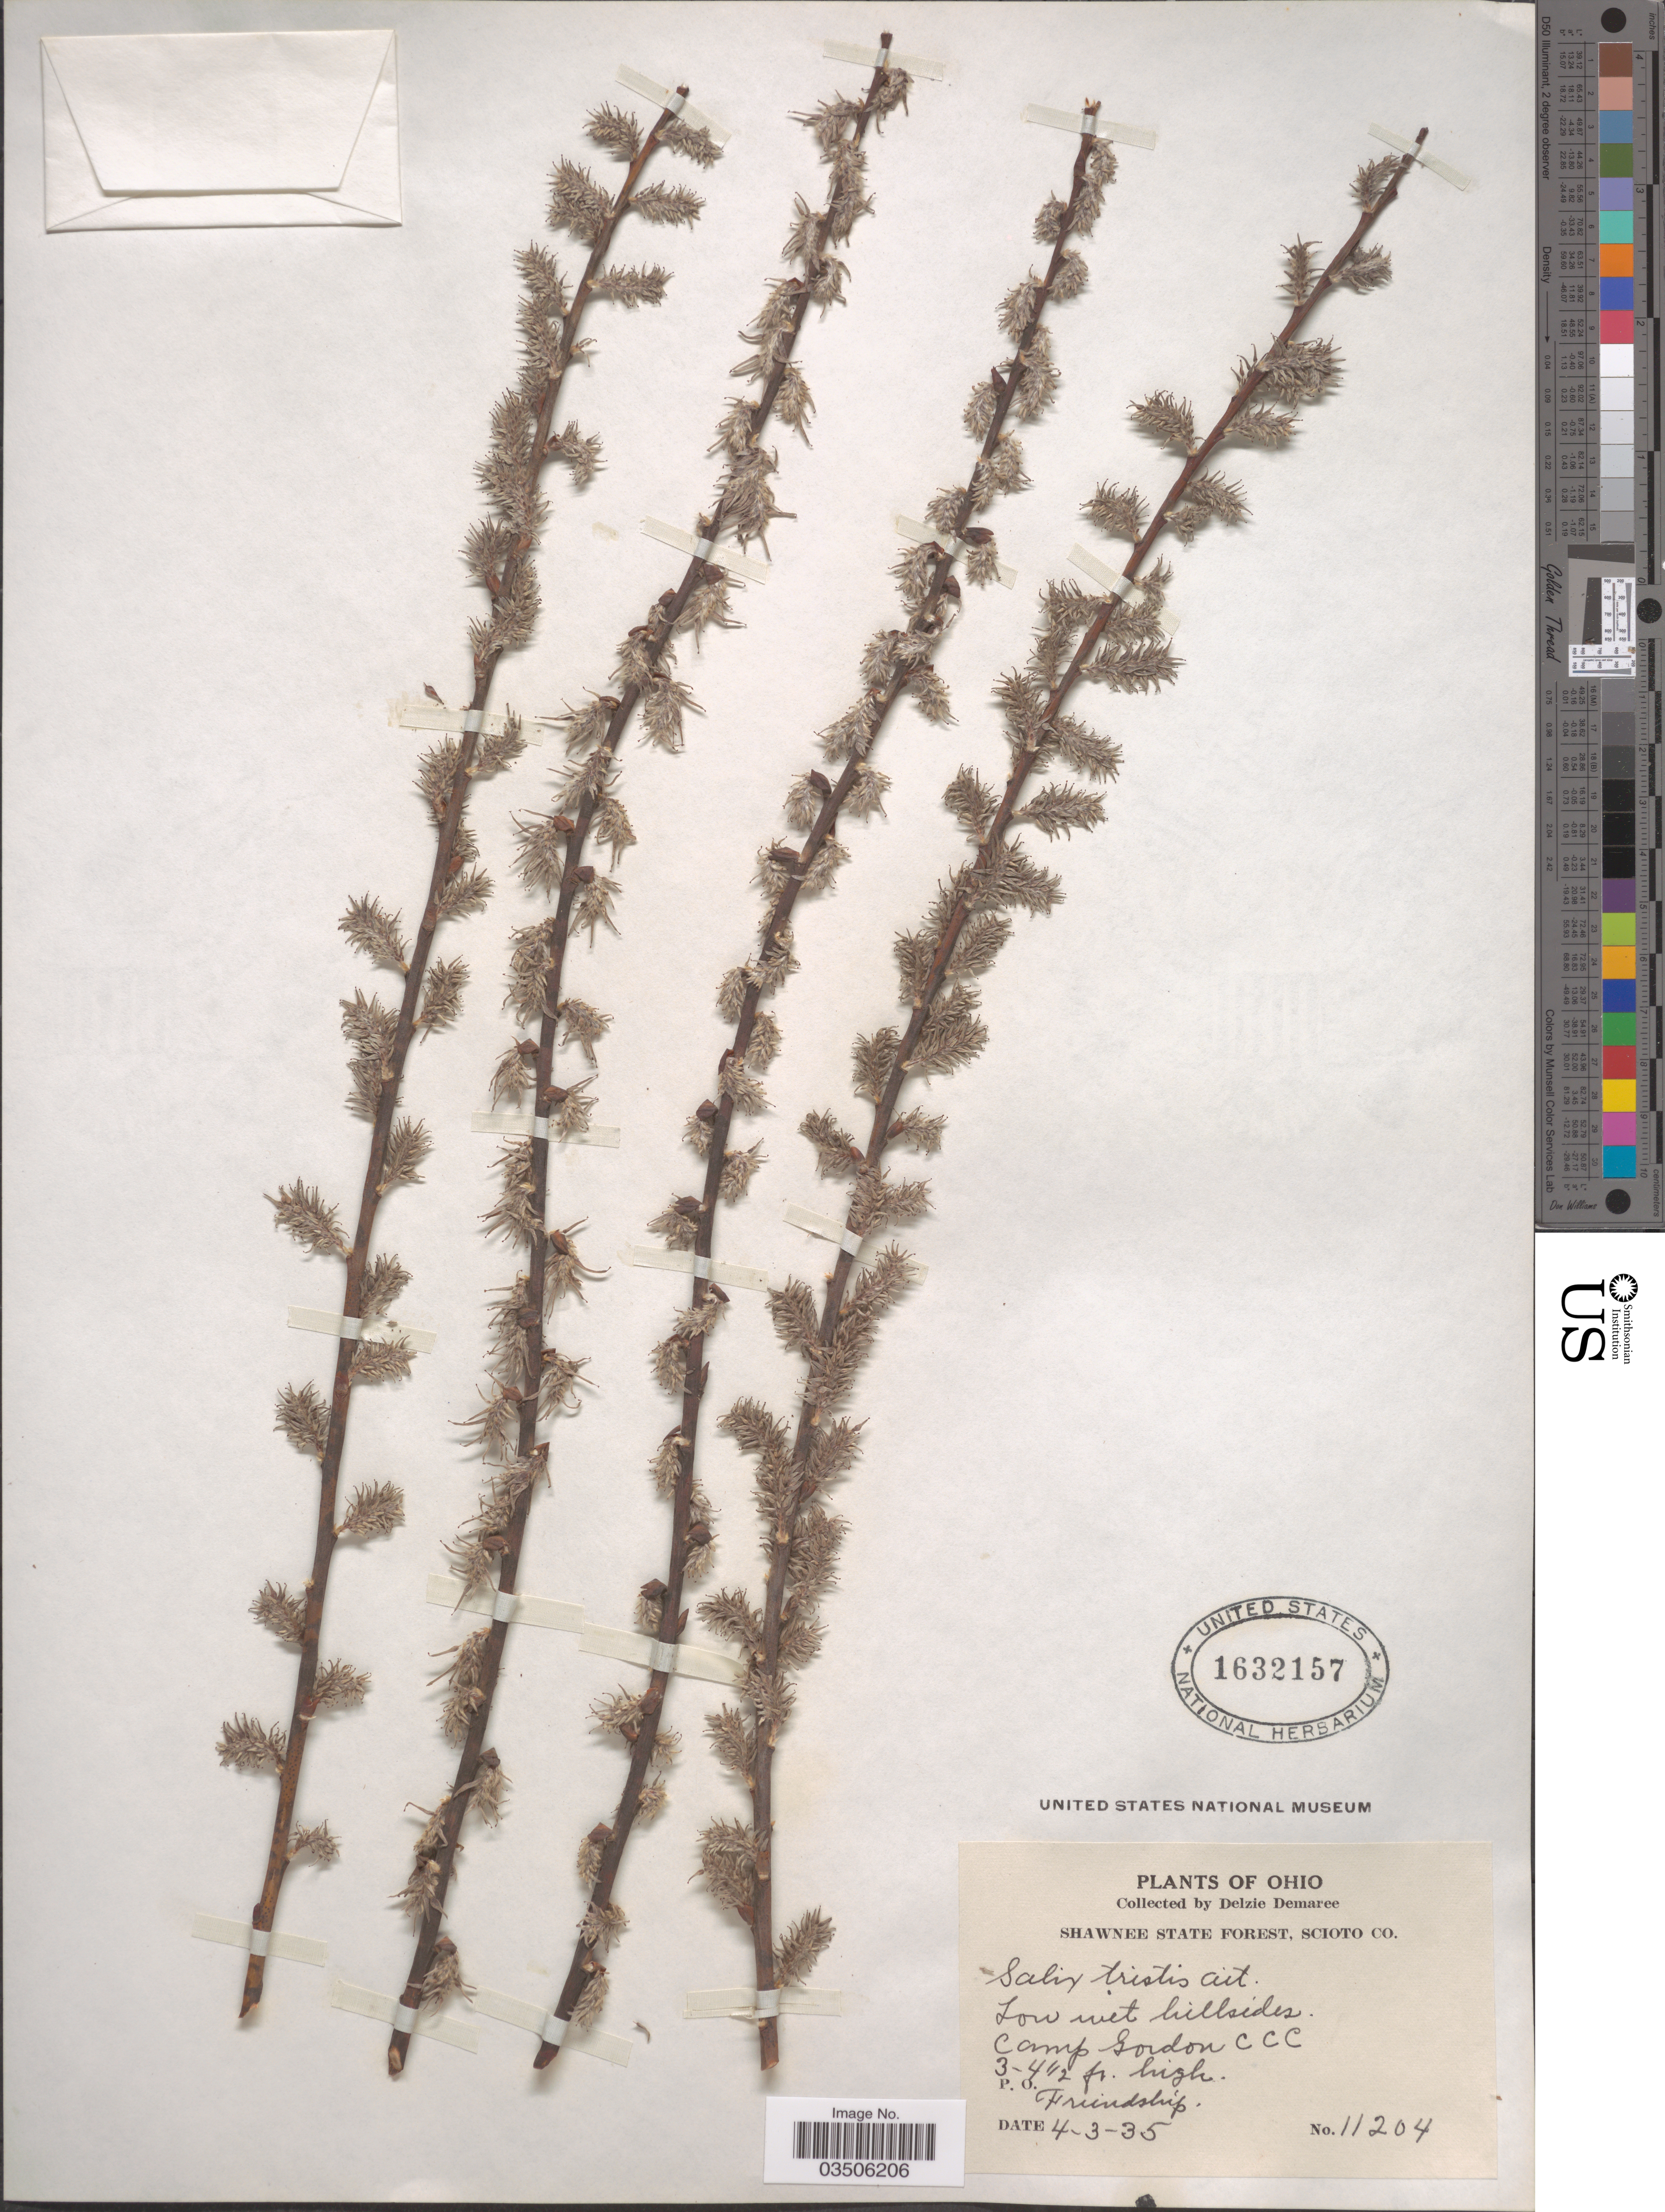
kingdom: Plantae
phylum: Tracheophyta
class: Magnoliopsida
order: Malpighiales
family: Salicaceae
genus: Salix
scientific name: Salix tristis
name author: Aiton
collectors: D. Demaree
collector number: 11204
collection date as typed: Transcribed d/m/y: 3/4/35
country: United States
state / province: Ohio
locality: Shawnee State Forest, Scioto Co. Camp Gordon C.C.C. P.O. Friendship.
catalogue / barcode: US 1632157